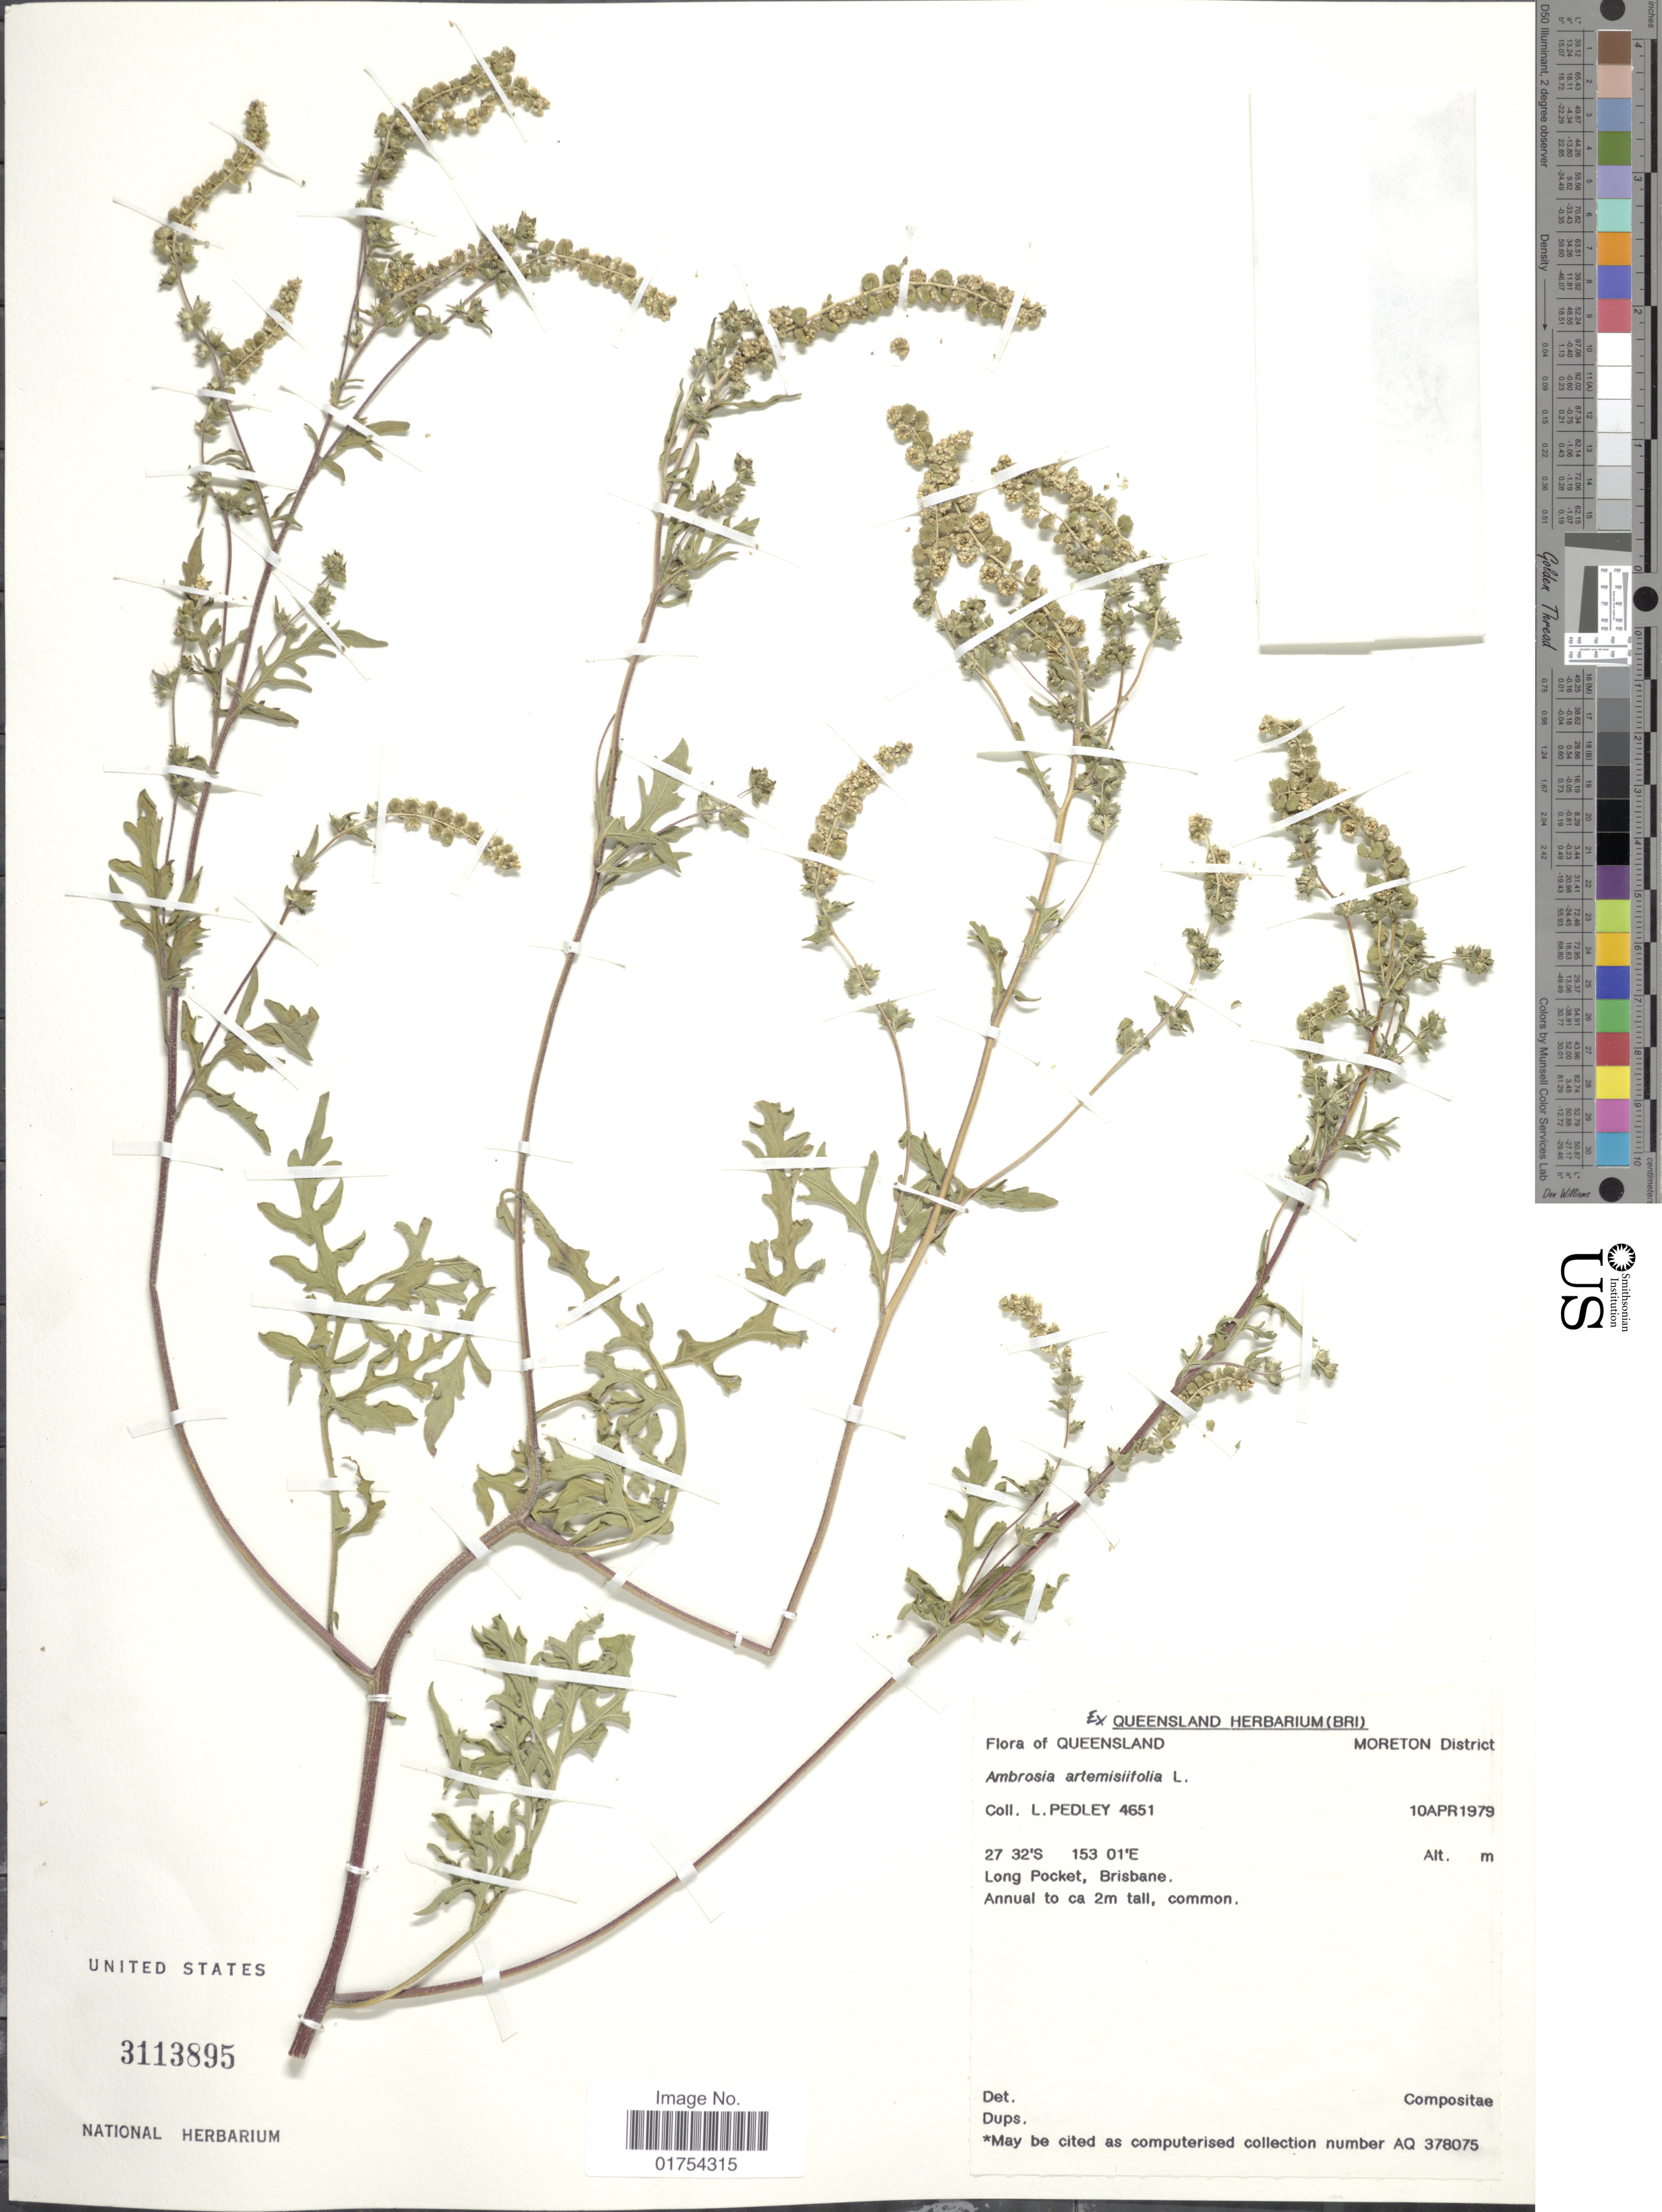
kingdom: Plantae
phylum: Tracheophyta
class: Magnoliopsida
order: Asterales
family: Asteraceae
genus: Ambrosia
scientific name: Ambrosia artemisiifolia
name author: L.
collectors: L. Pedley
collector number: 4651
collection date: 1979-04-10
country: Australia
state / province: Queensland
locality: Moreton District, Long Pocket, Brisbane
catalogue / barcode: US 3113895